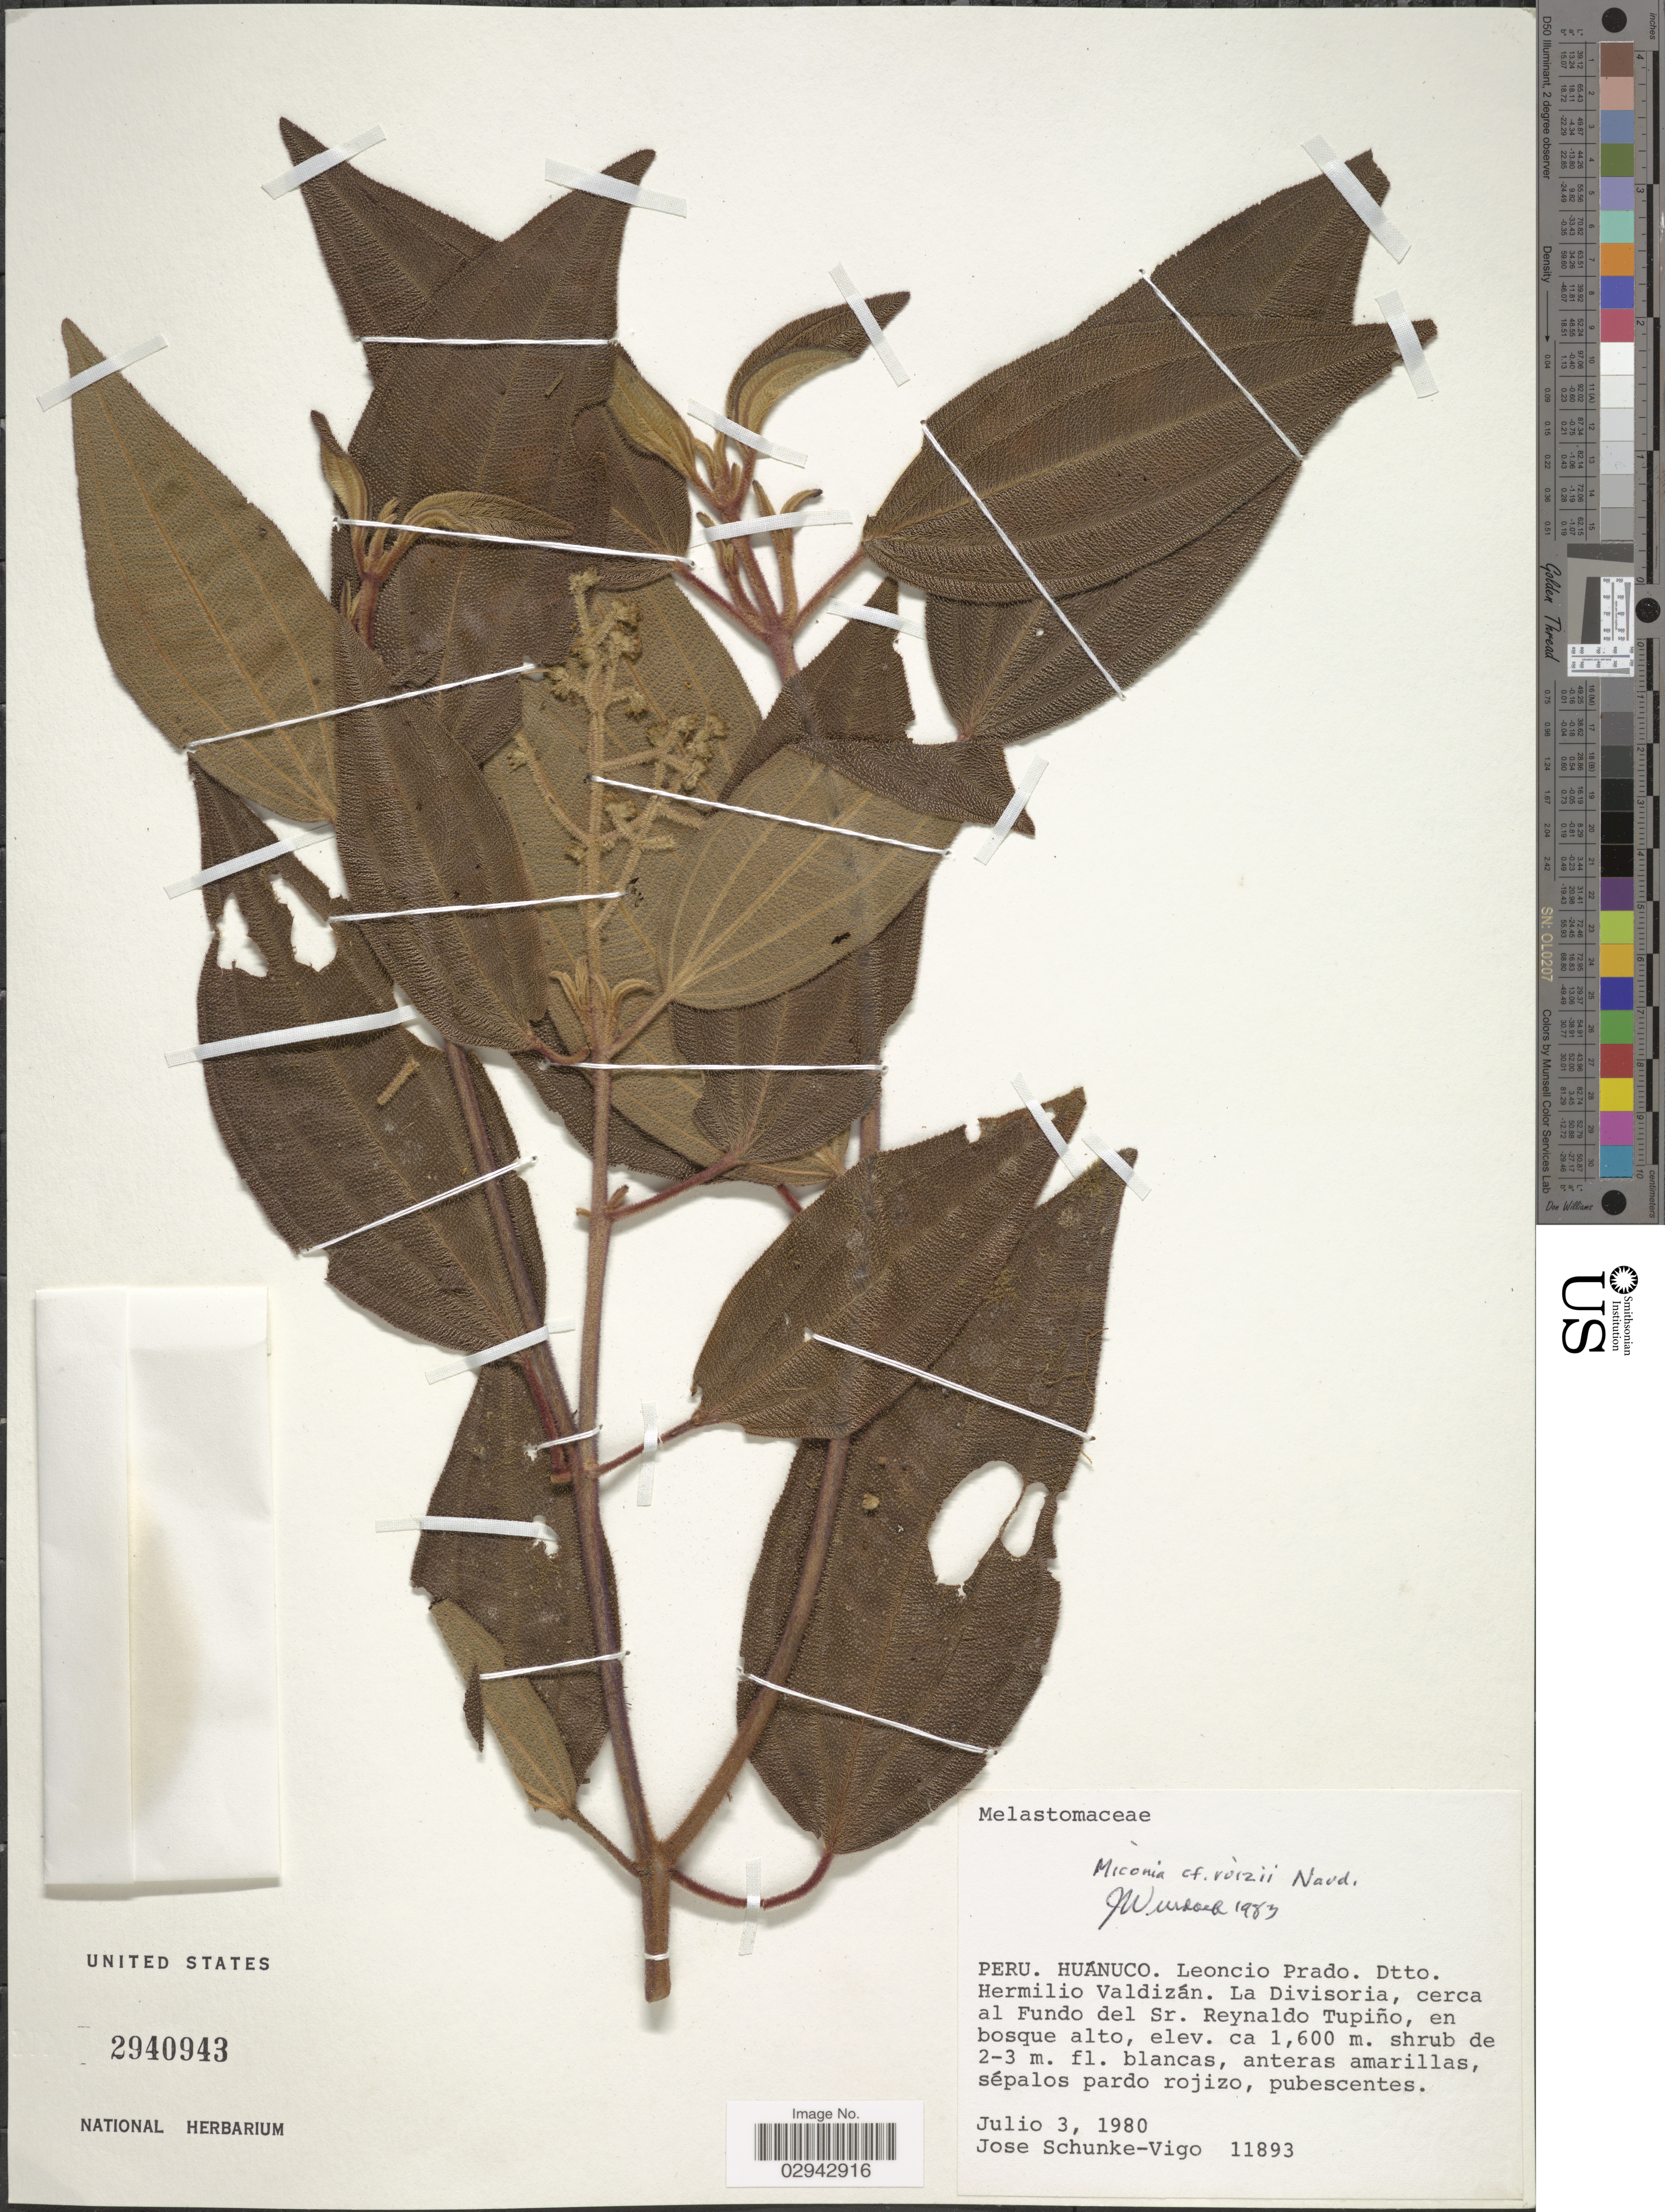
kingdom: Plantae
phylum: Tracheophyta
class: Magnoliopsida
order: Myrtales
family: Melastomataceae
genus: Miconia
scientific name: Miconia ruizii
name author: Naudin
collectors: J. Schunke Vigo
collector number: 11893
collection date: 1980-07-03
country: Peru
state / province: Huánuco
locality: Leoncio Prado. Dtto. Hermilio Valdizán. La Divisoria, cerca al Fundo del Sr. Reynaldo Tupiño.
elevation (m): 1600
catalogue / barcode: US 2940943